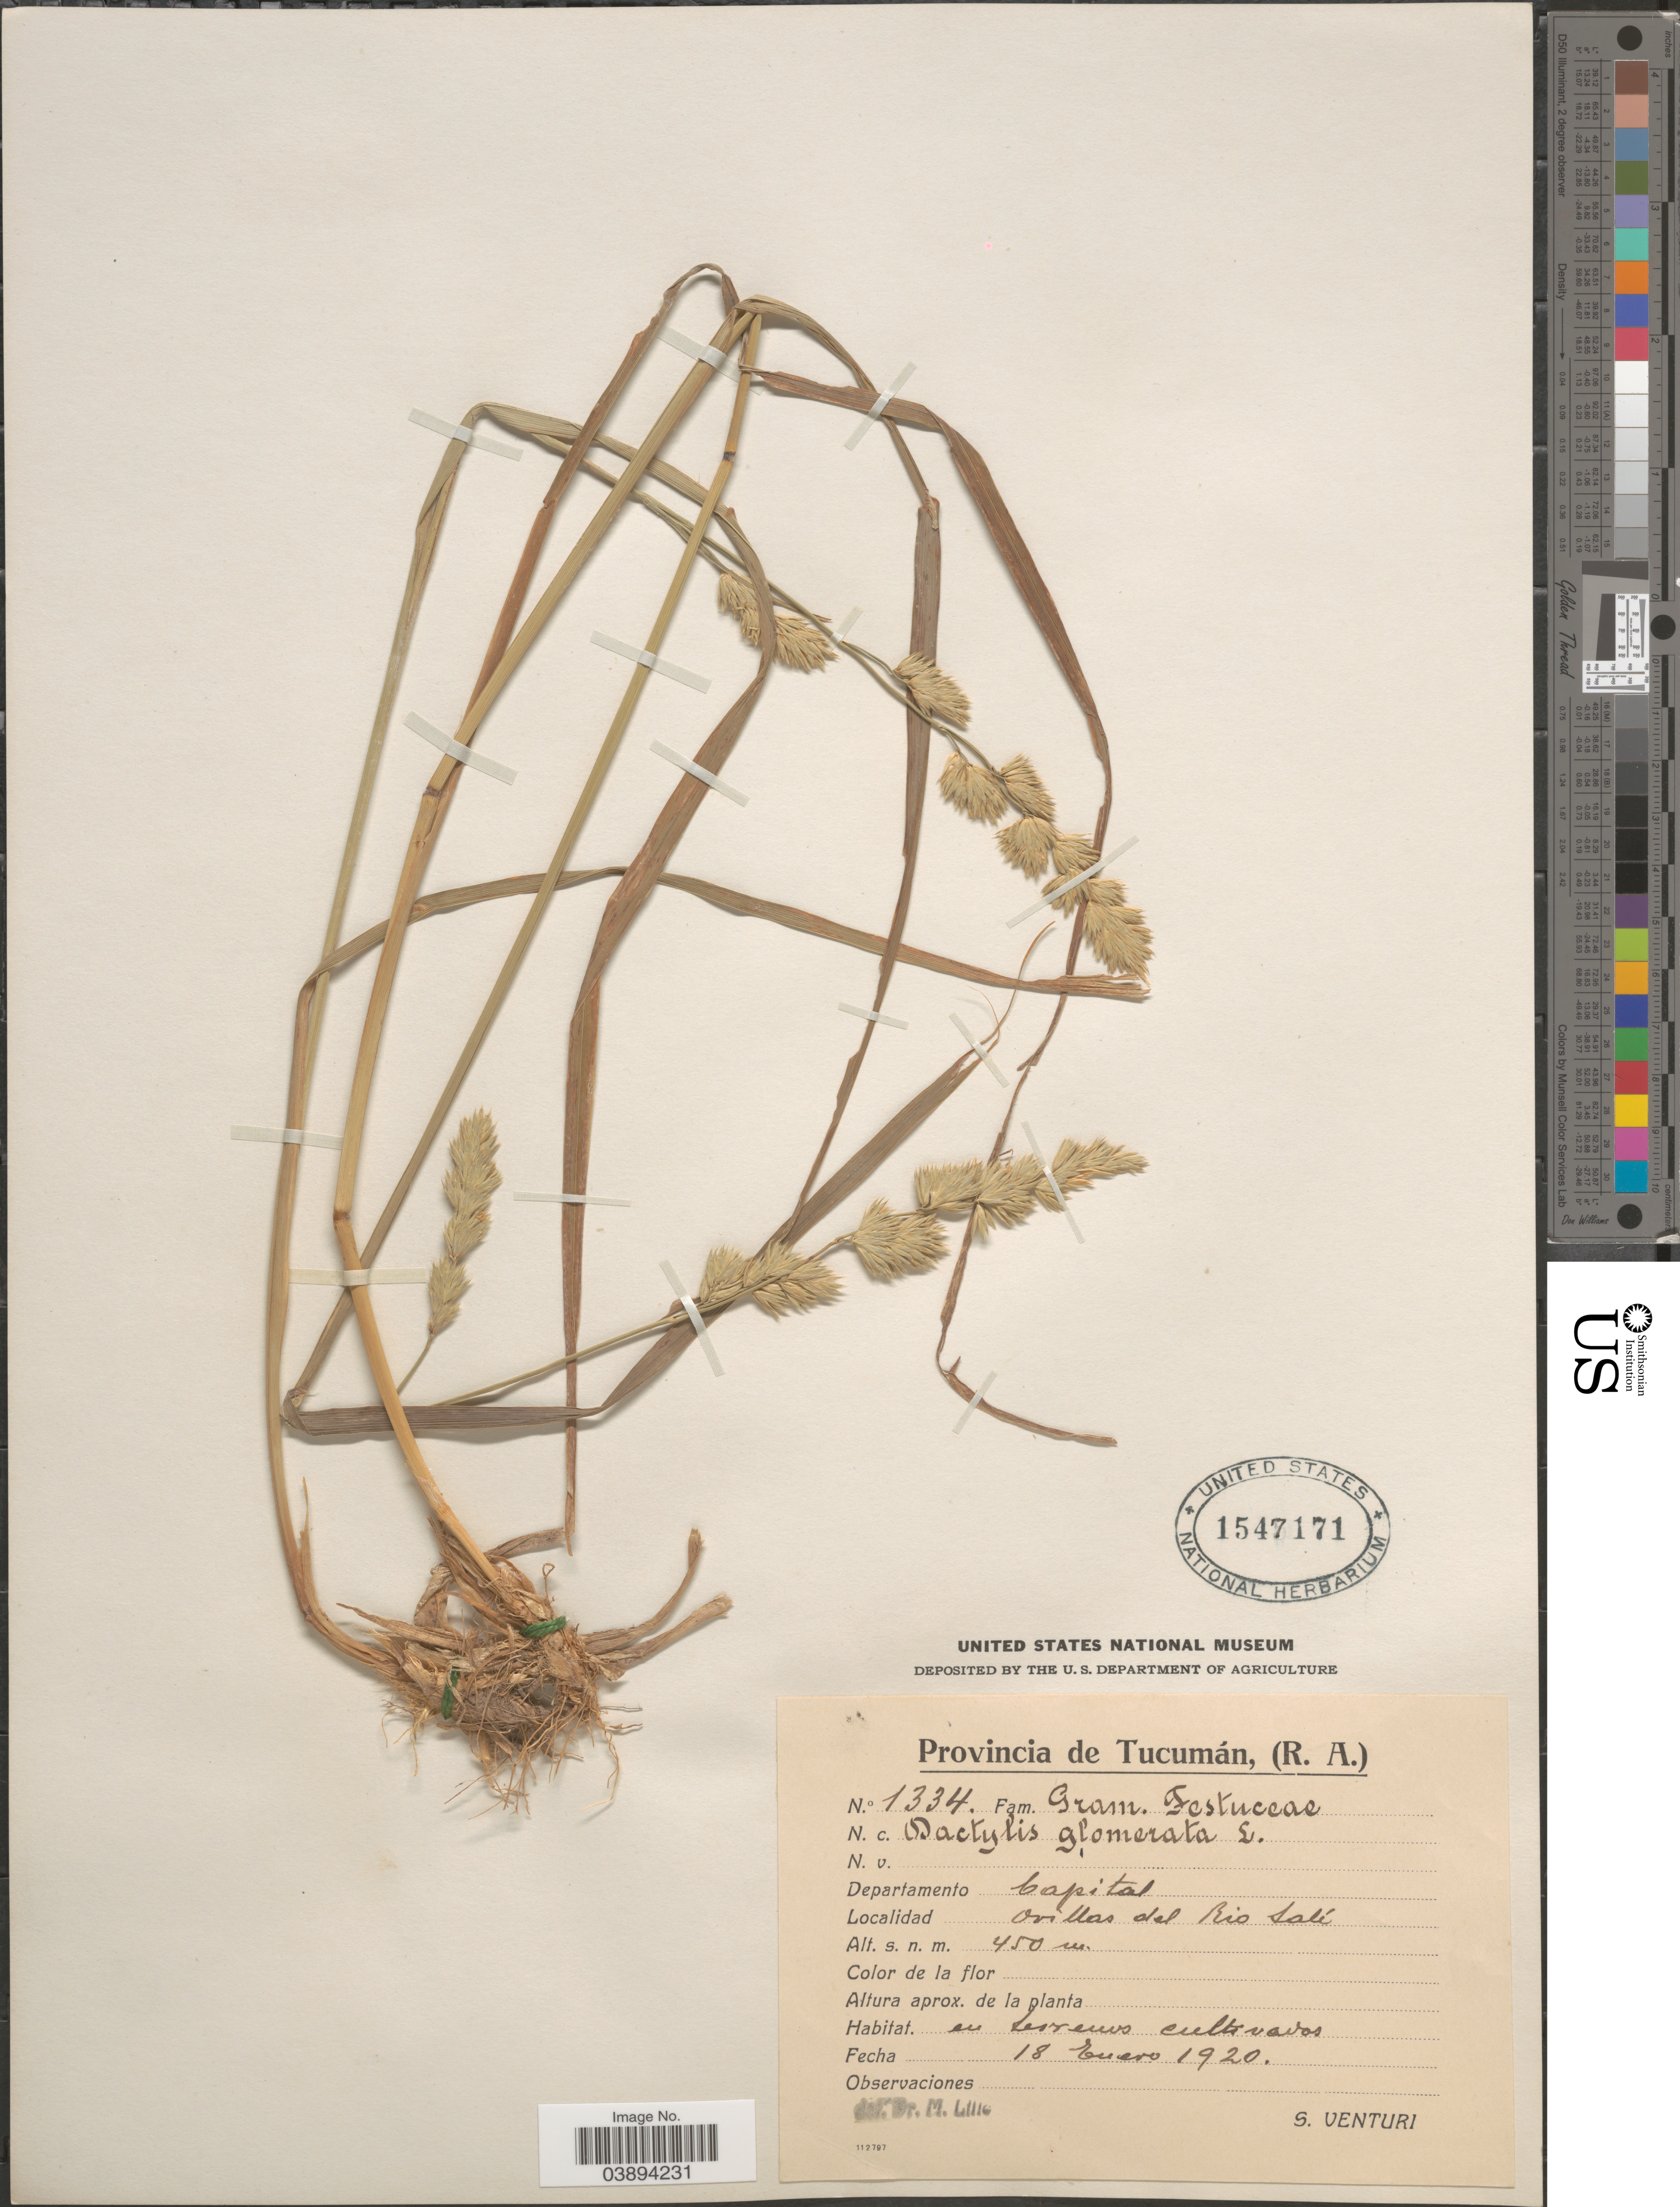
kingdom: Plantae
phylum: Tracheophyta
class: Liliopsida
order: Poales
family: Poaceae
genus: Dactylis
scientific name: Dactylis glomerata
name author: L.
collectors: S. Venturi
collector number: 1334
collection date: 1920-01-18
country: Argentina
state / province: Tucuman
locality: Departamento Capital. Orillas del Rio Salí.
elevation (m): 450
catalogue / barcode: US 1547171